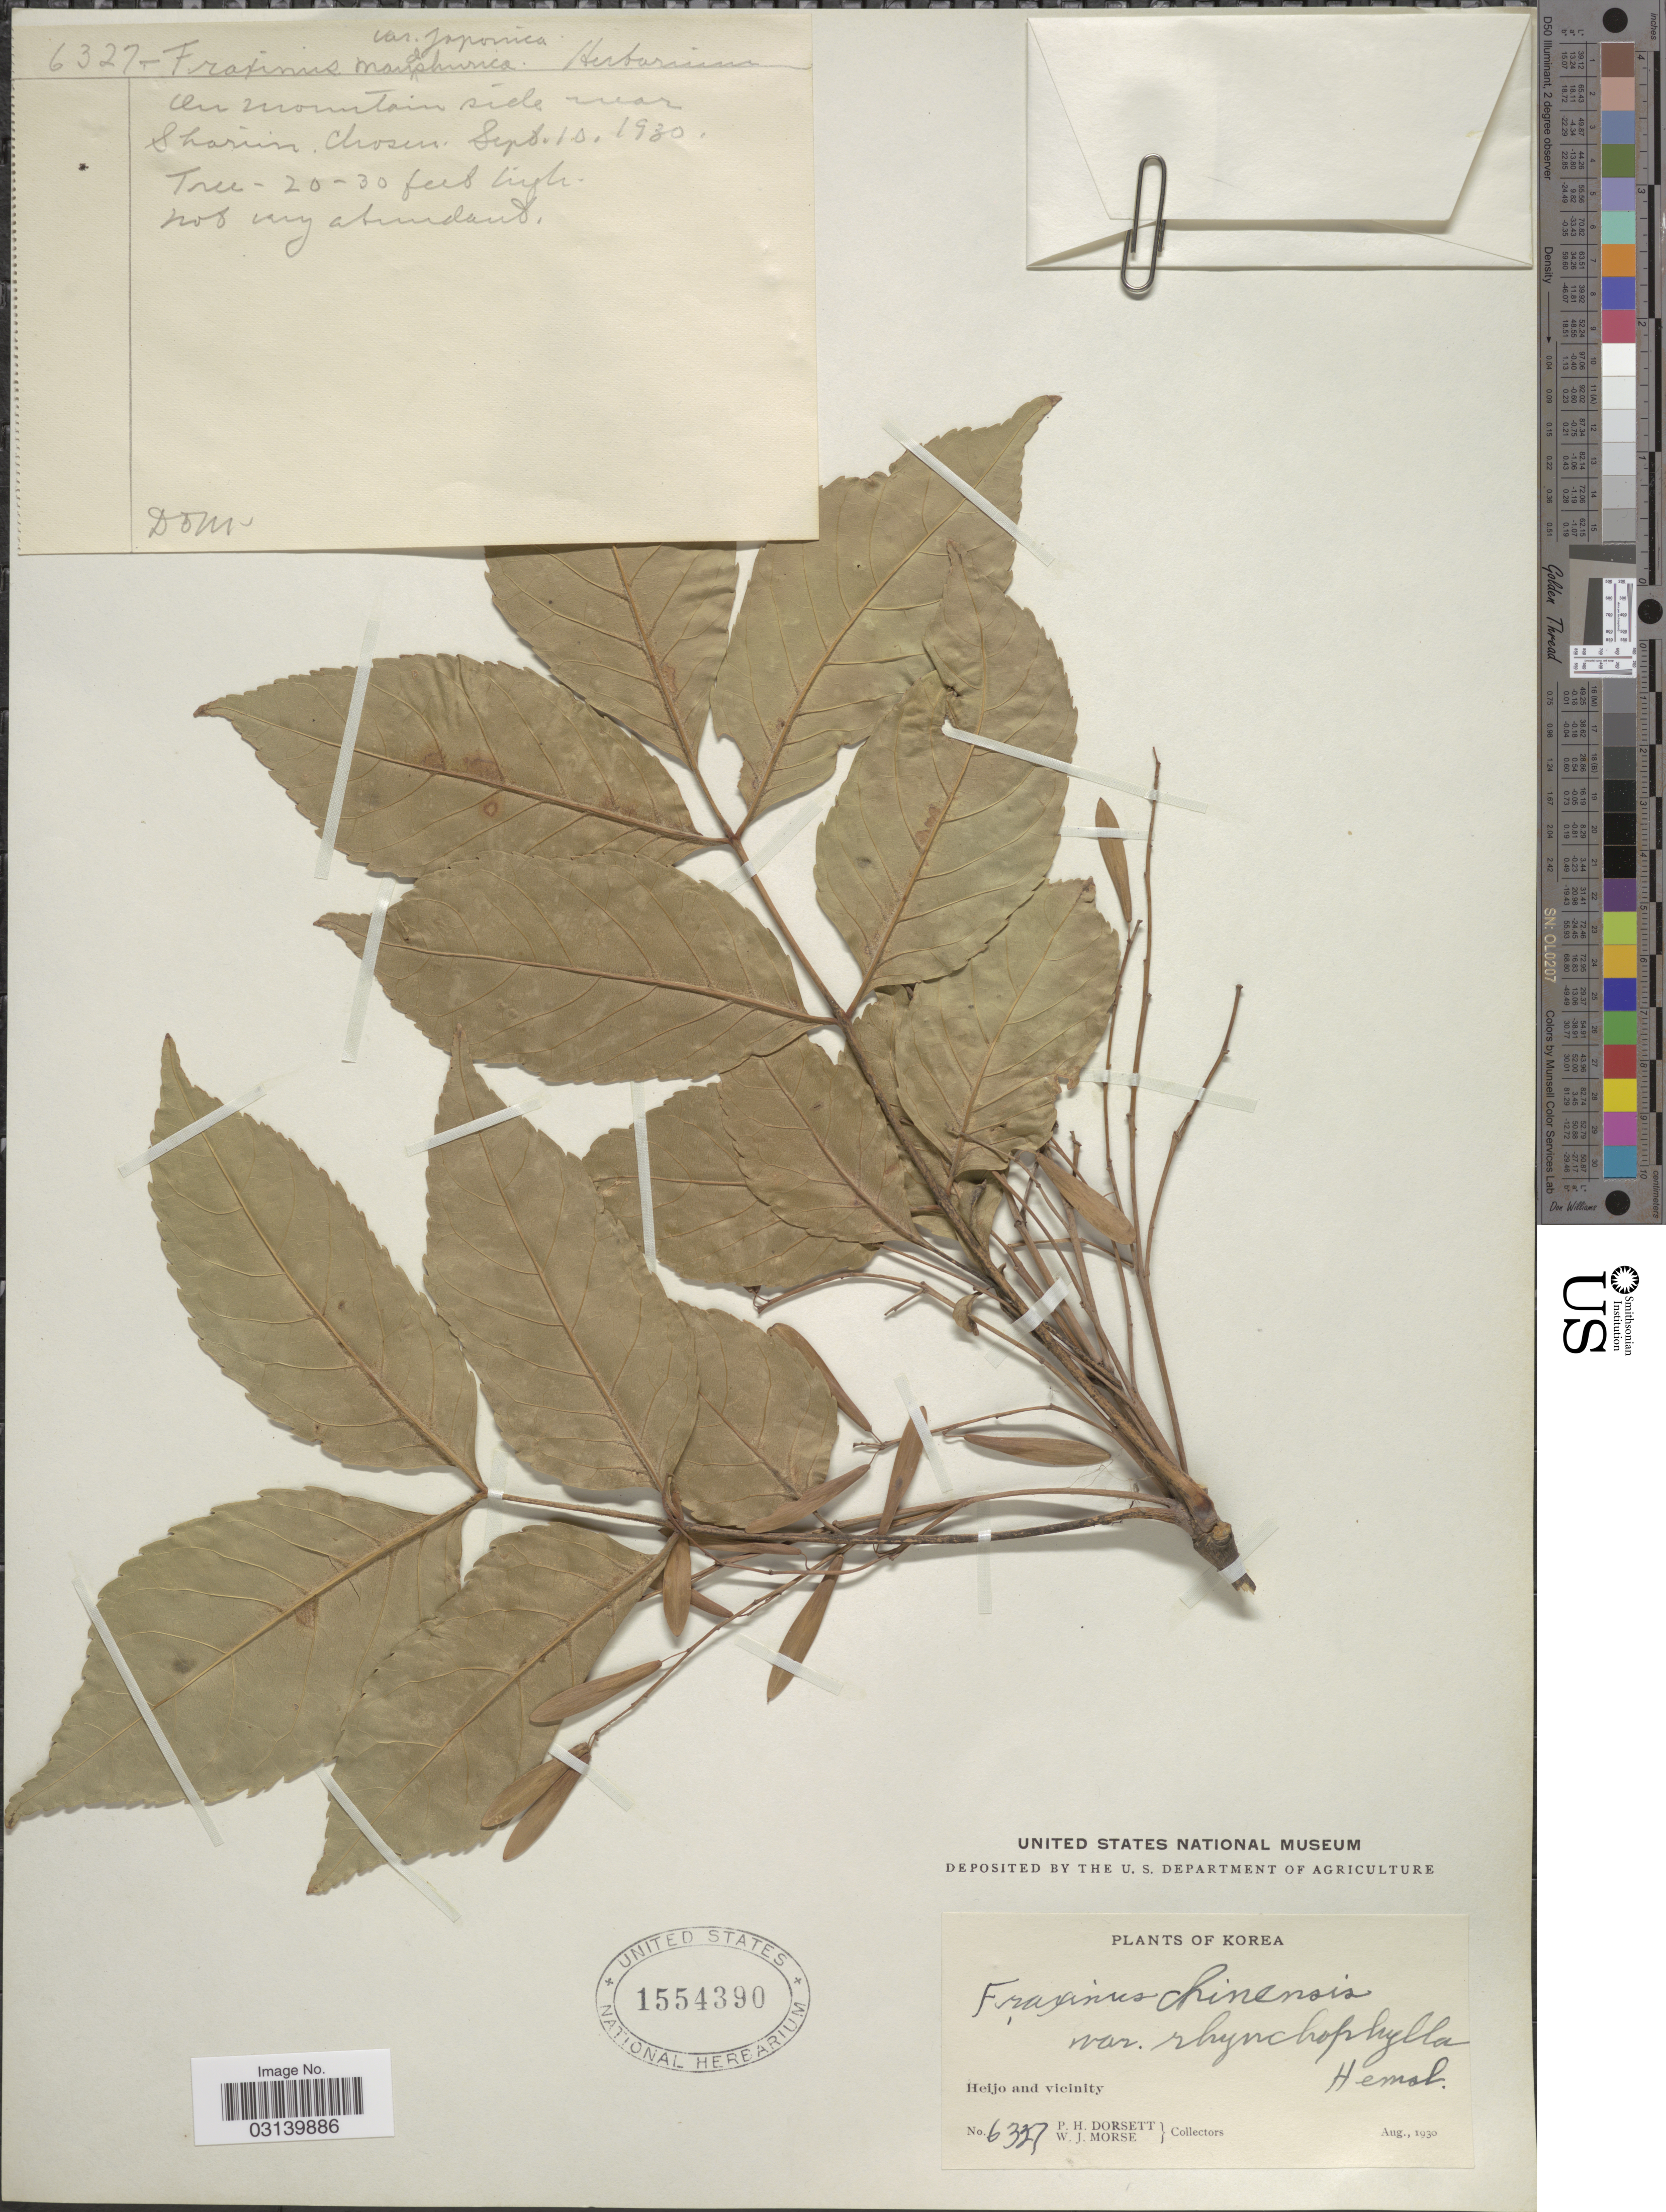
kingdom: Plantae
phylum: Tracheophyta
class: Magnoliopsida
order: Lamiales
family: Oleaceae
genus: Fraxinus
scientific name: Fraxinus chinensis var. rhynchophylla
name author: (Hance) Hemsl.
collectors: P. H. Dorsett & W. J. Morse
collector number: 6327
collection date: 1930-09-10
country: North Korea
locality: Heijo and vicinity. On mountain side near Sharwin Chosen.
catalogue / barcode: US 1554390